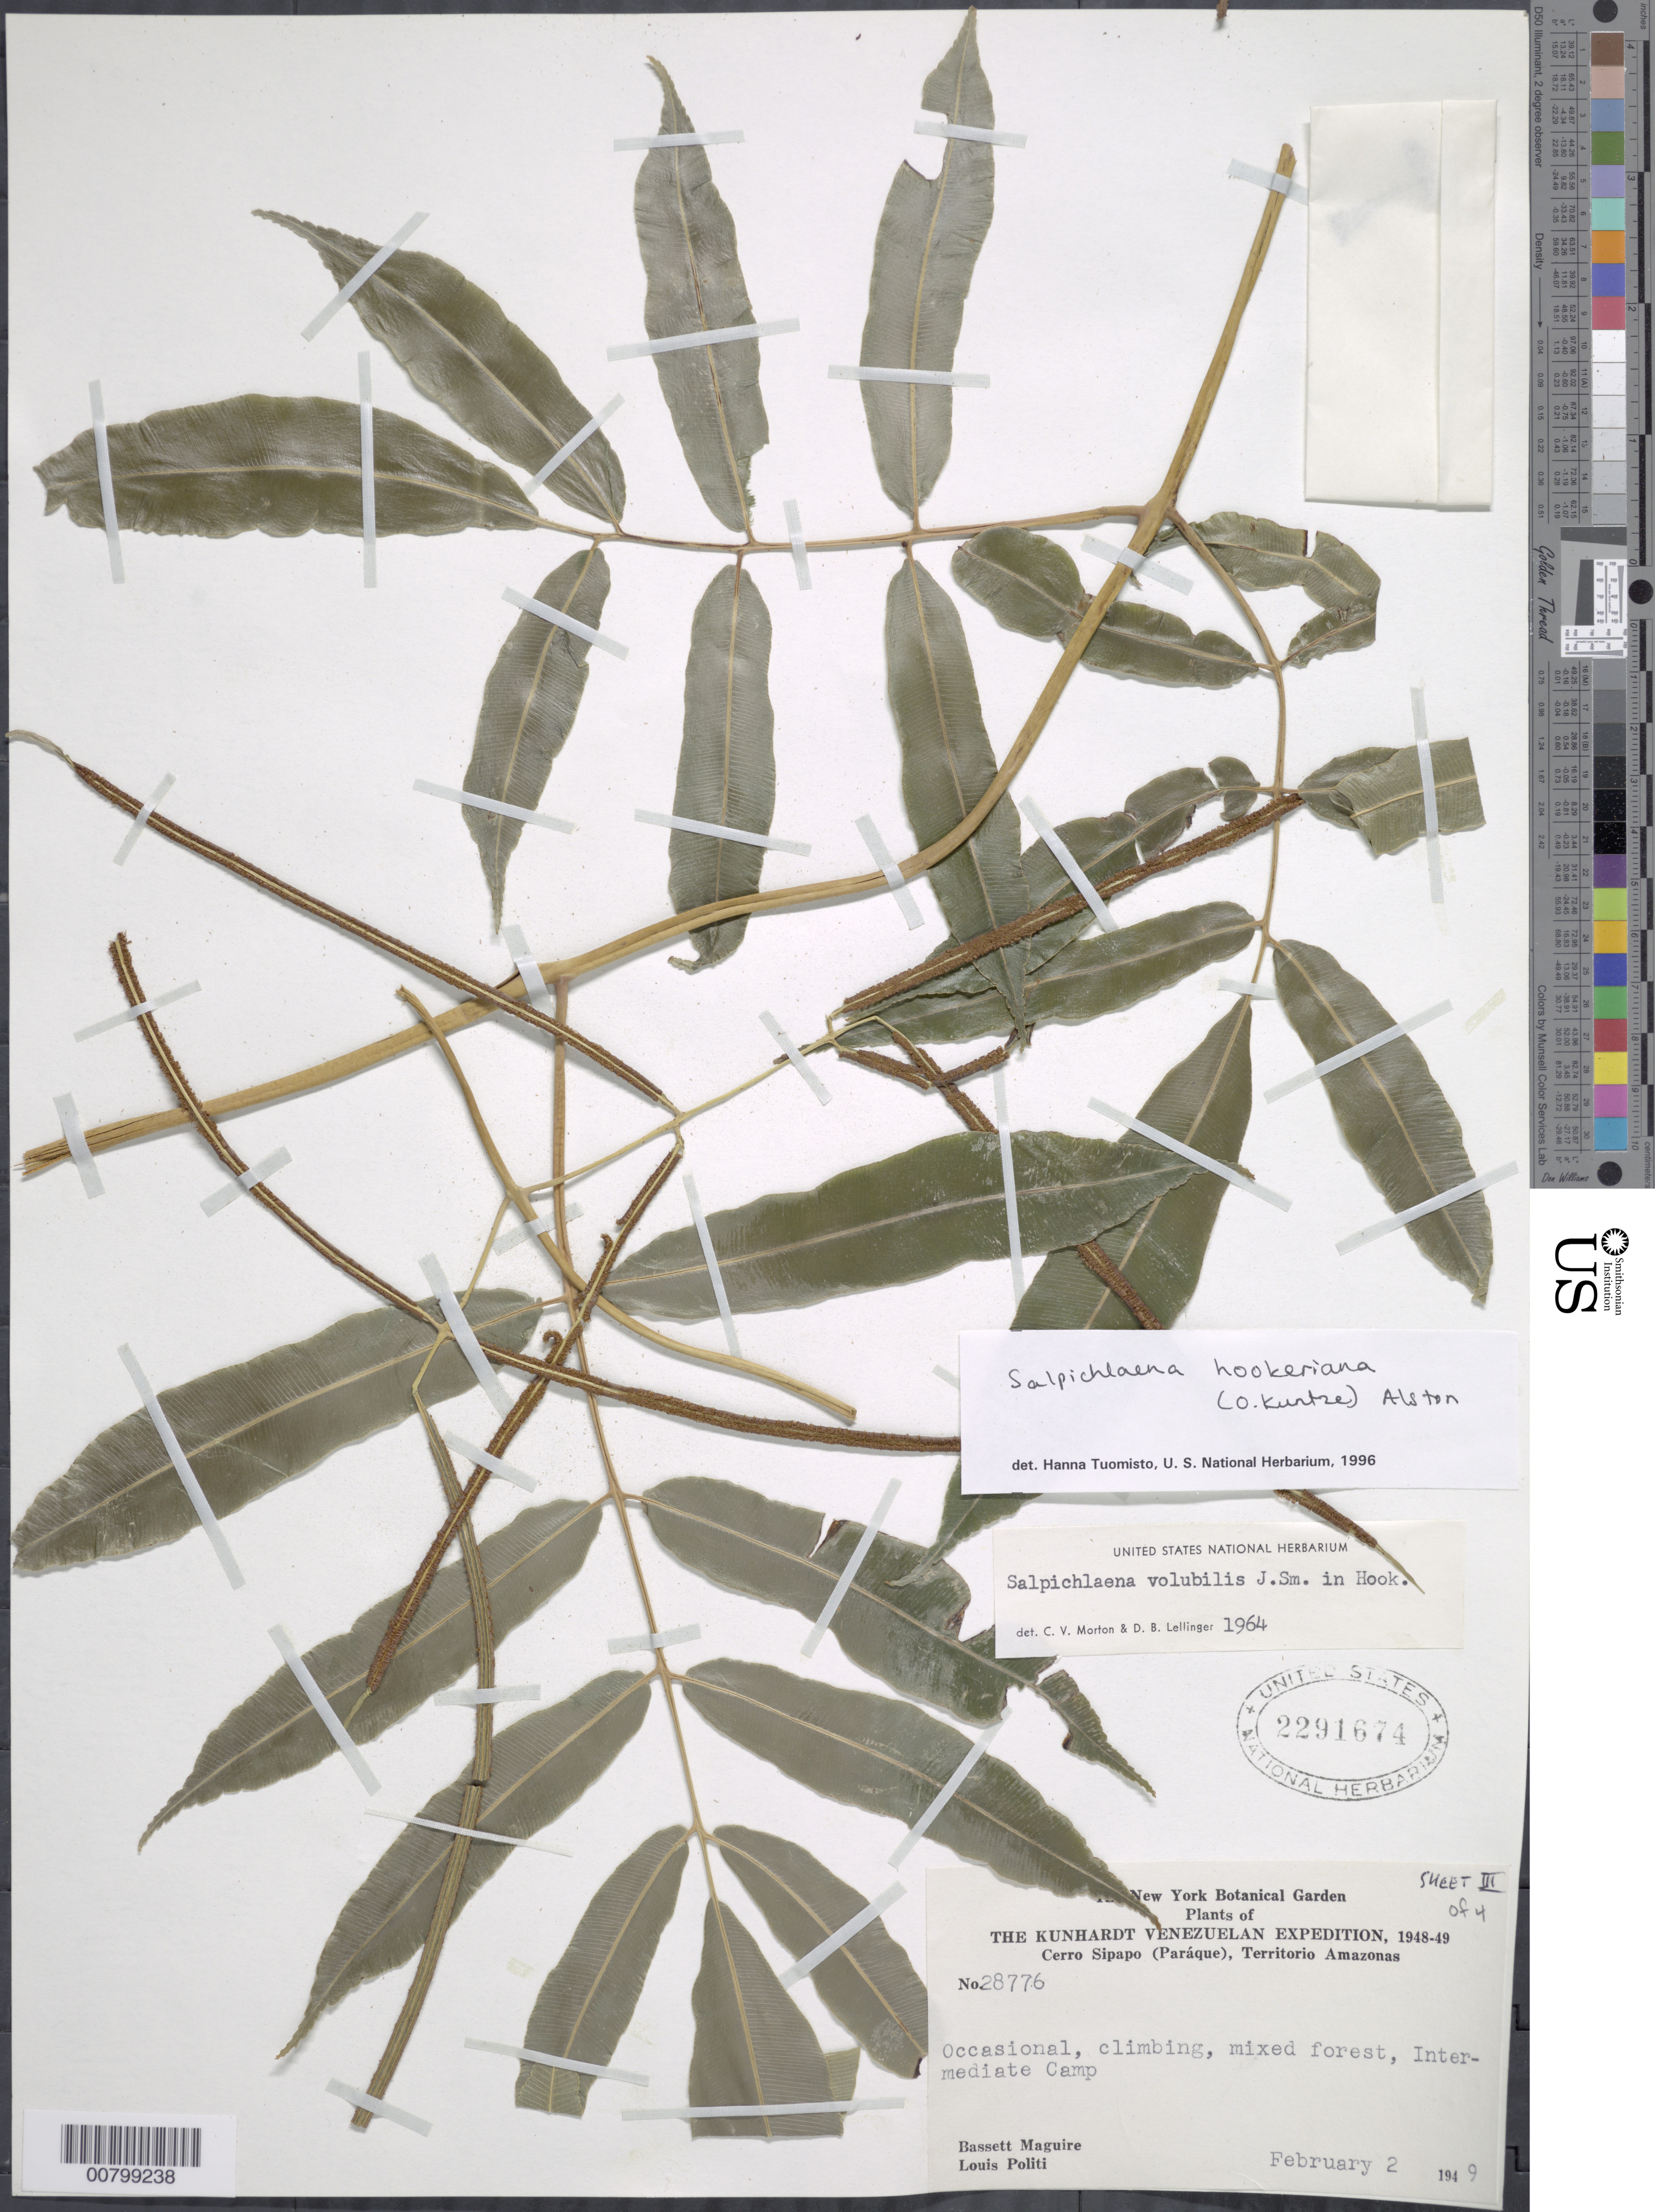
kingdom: Plantae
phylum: Tracheophyta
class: Polypodiopsida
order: Polypodiales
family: Blechnaceae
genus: Salpichlaena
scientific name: Salpichlaena hookeriana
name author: (Kuntze) Alston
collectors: B. Maguire & L. Politi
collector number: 28766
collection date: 1949-02-02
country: Peru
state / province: Amazonas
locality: Cerro Sipapo (Paráque), Occasional, climbing, mixed forest, Intermediate Camp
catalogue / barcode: US 2291674